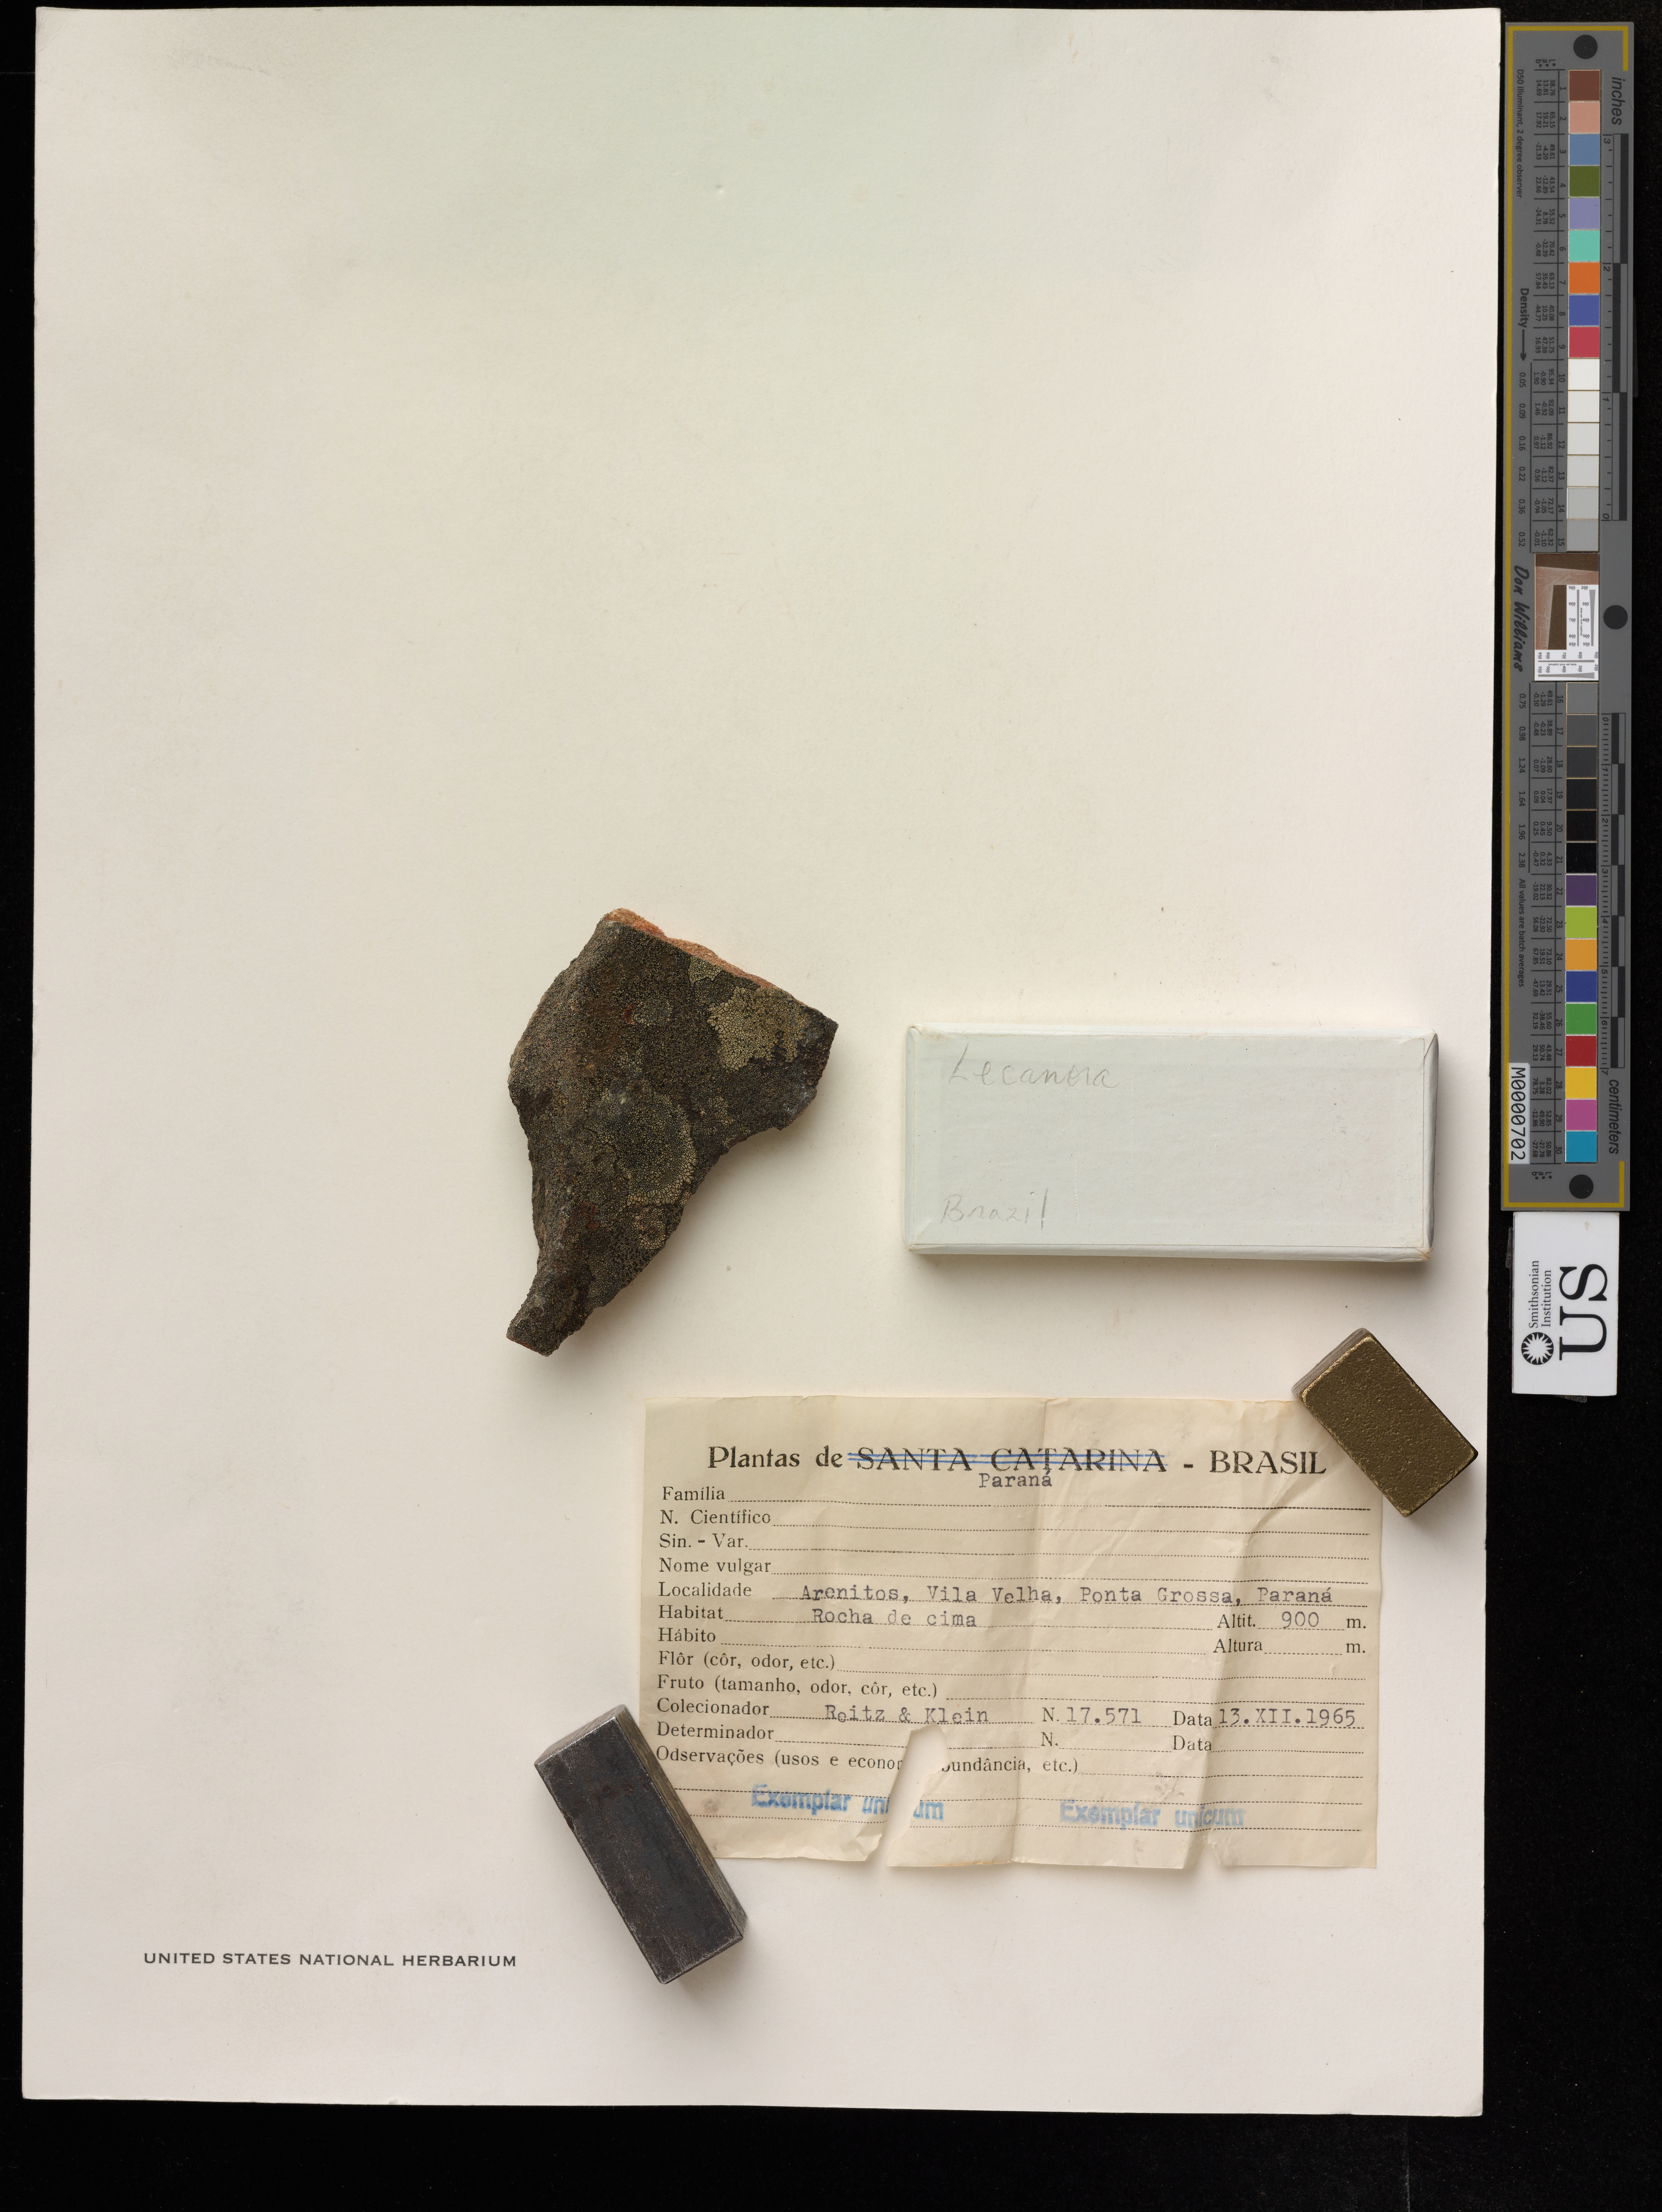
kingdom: Fungi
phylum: Ascomycota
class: Lecanoromycetes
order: Lecanorales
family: Lecanoraceae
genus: Lecanora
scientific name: Lecanora sp.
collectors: R. Reitz & R. M. Klein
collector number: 17571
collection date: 1965-12-13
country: Brazil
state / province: Paraná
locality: Arenitos, Vila Velha, Ponta Grossa.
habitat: Rocha de cima.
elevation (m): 900